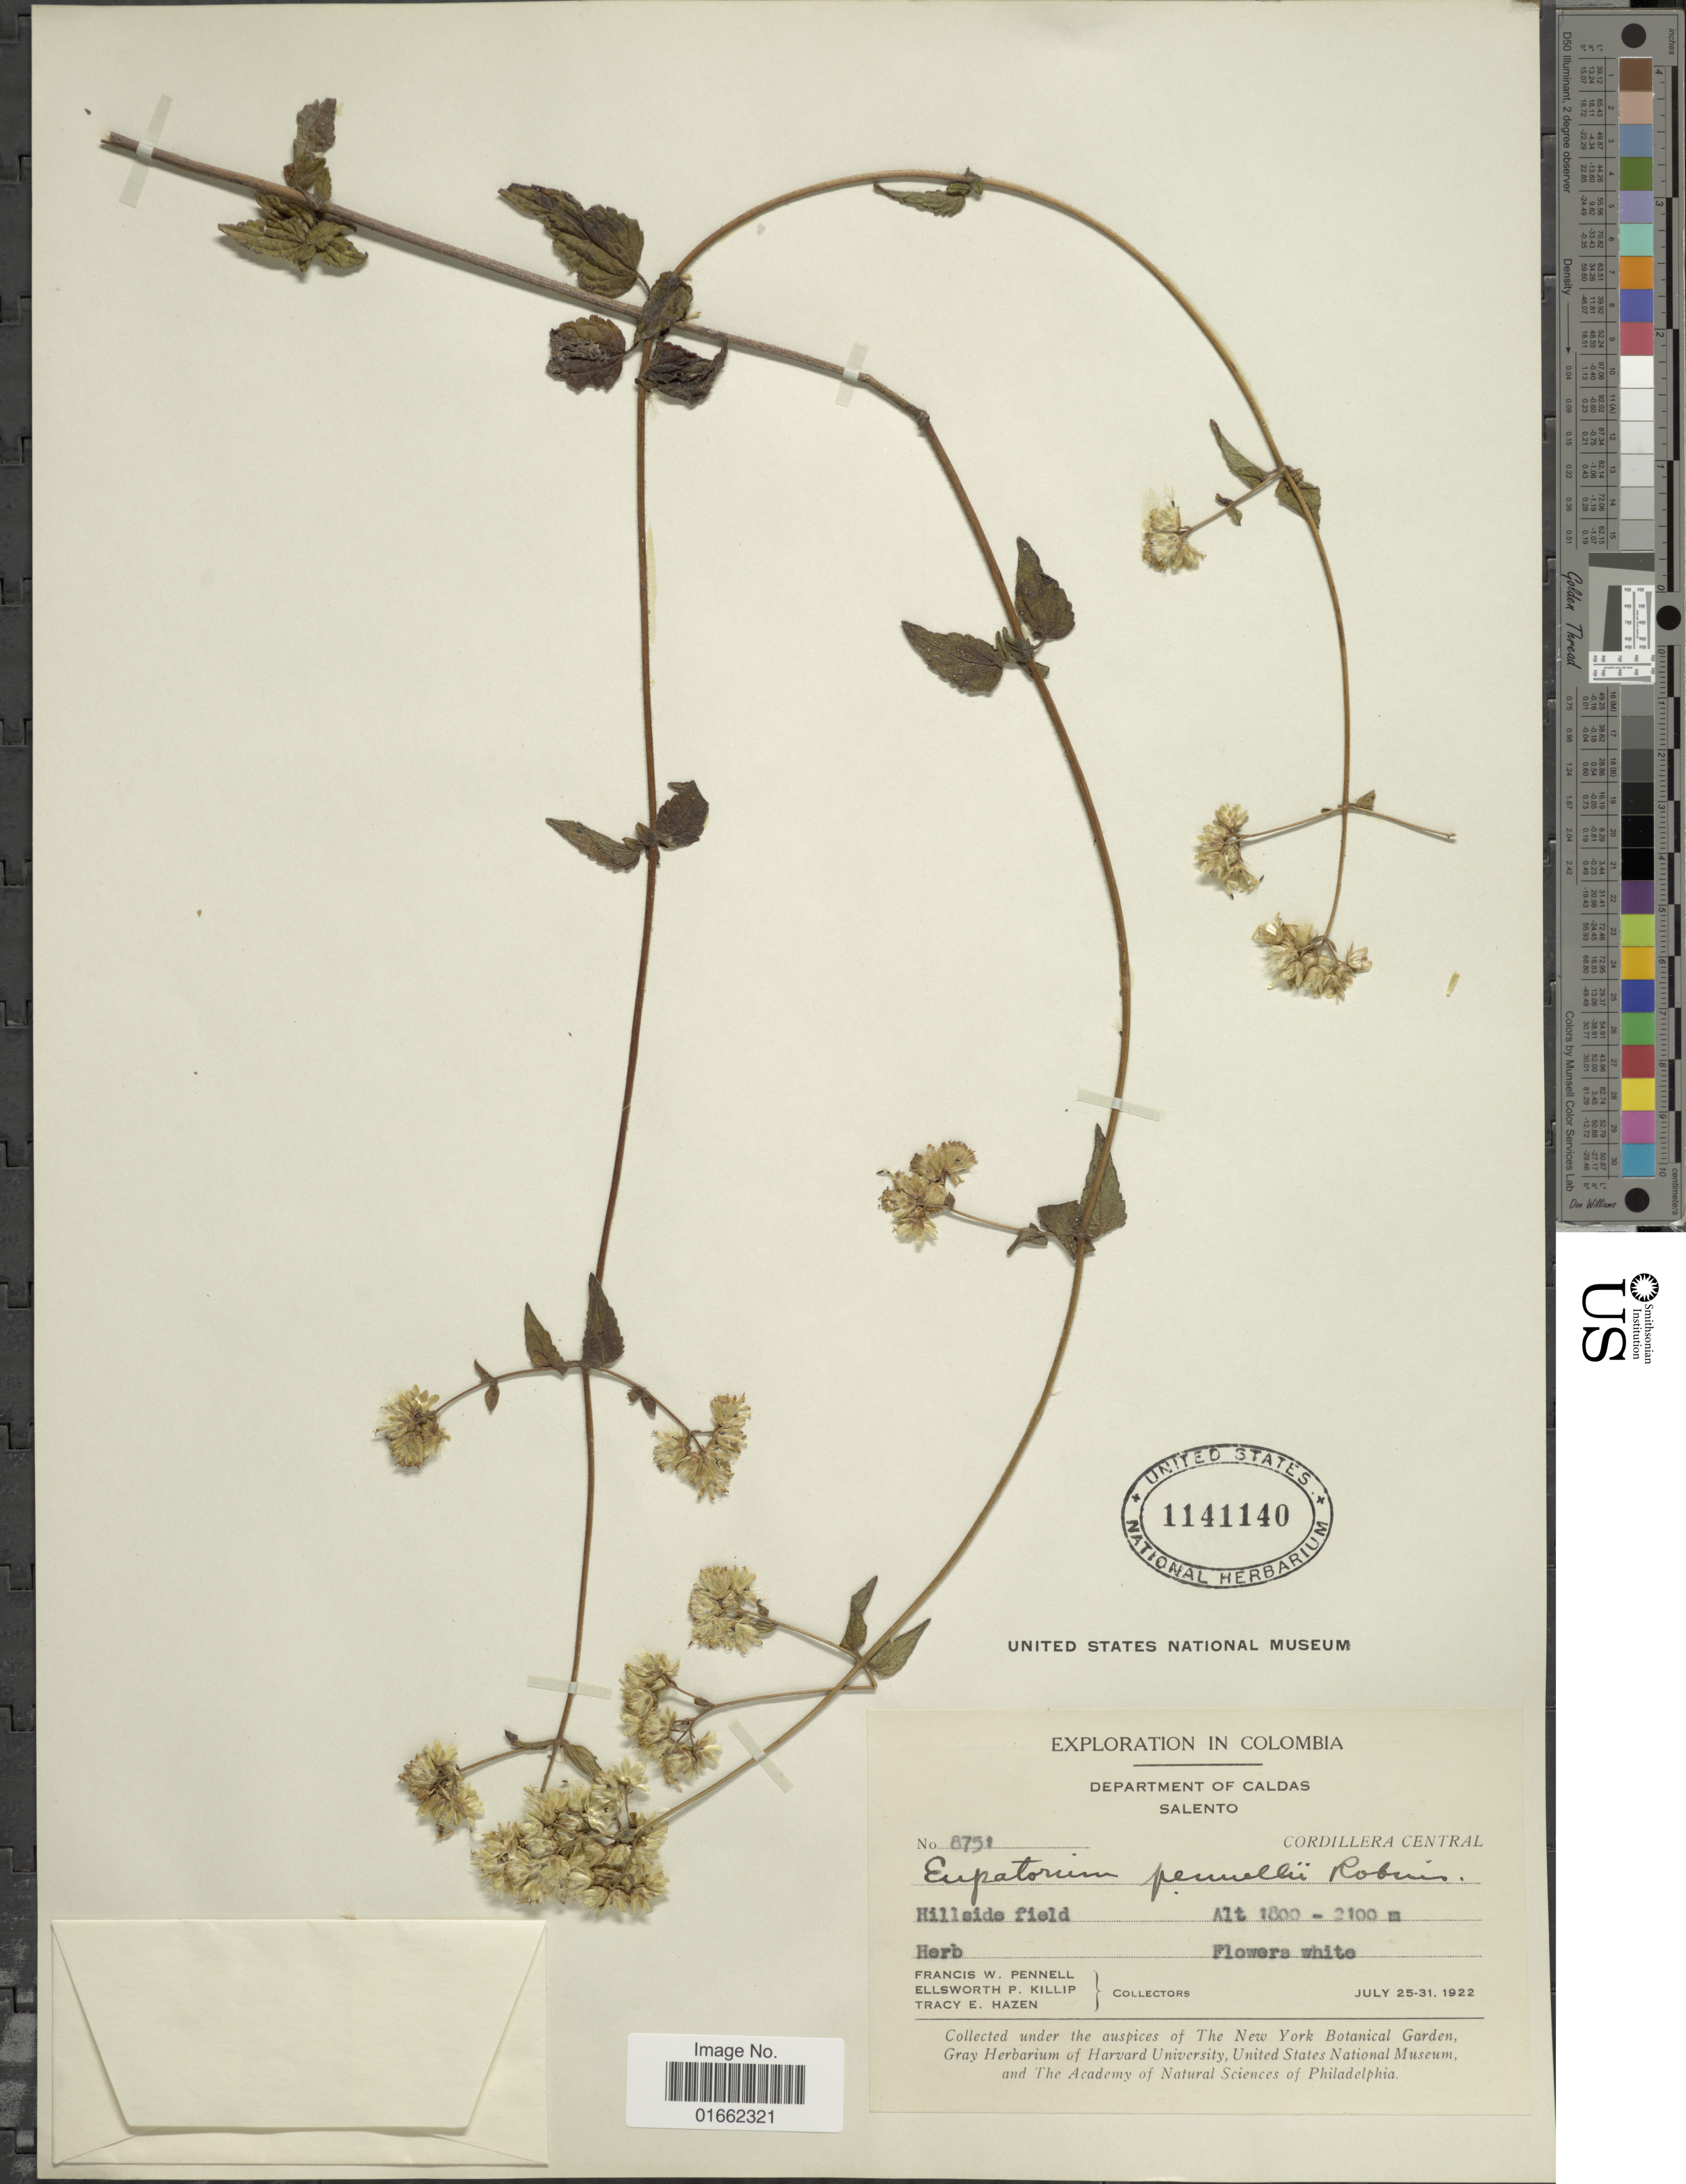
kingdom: Plantae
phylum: Tracheophyta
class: Magnoliopsida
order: Asterales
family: Asteraceae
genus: Fleischmannia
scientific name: Fleischmannia pennellii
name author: (B.L. Rob.) R.M. King & H. Rob.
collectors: F. W. Pennell, E. P. Killip & T. E. Hazen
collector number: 8751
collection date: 1922-07-25/1922-07-31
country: Colombia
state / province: Caldas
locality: Department of Caldas. Salento. Cordillera Central. Hillside field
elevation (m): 1800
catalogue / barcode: US 1141140